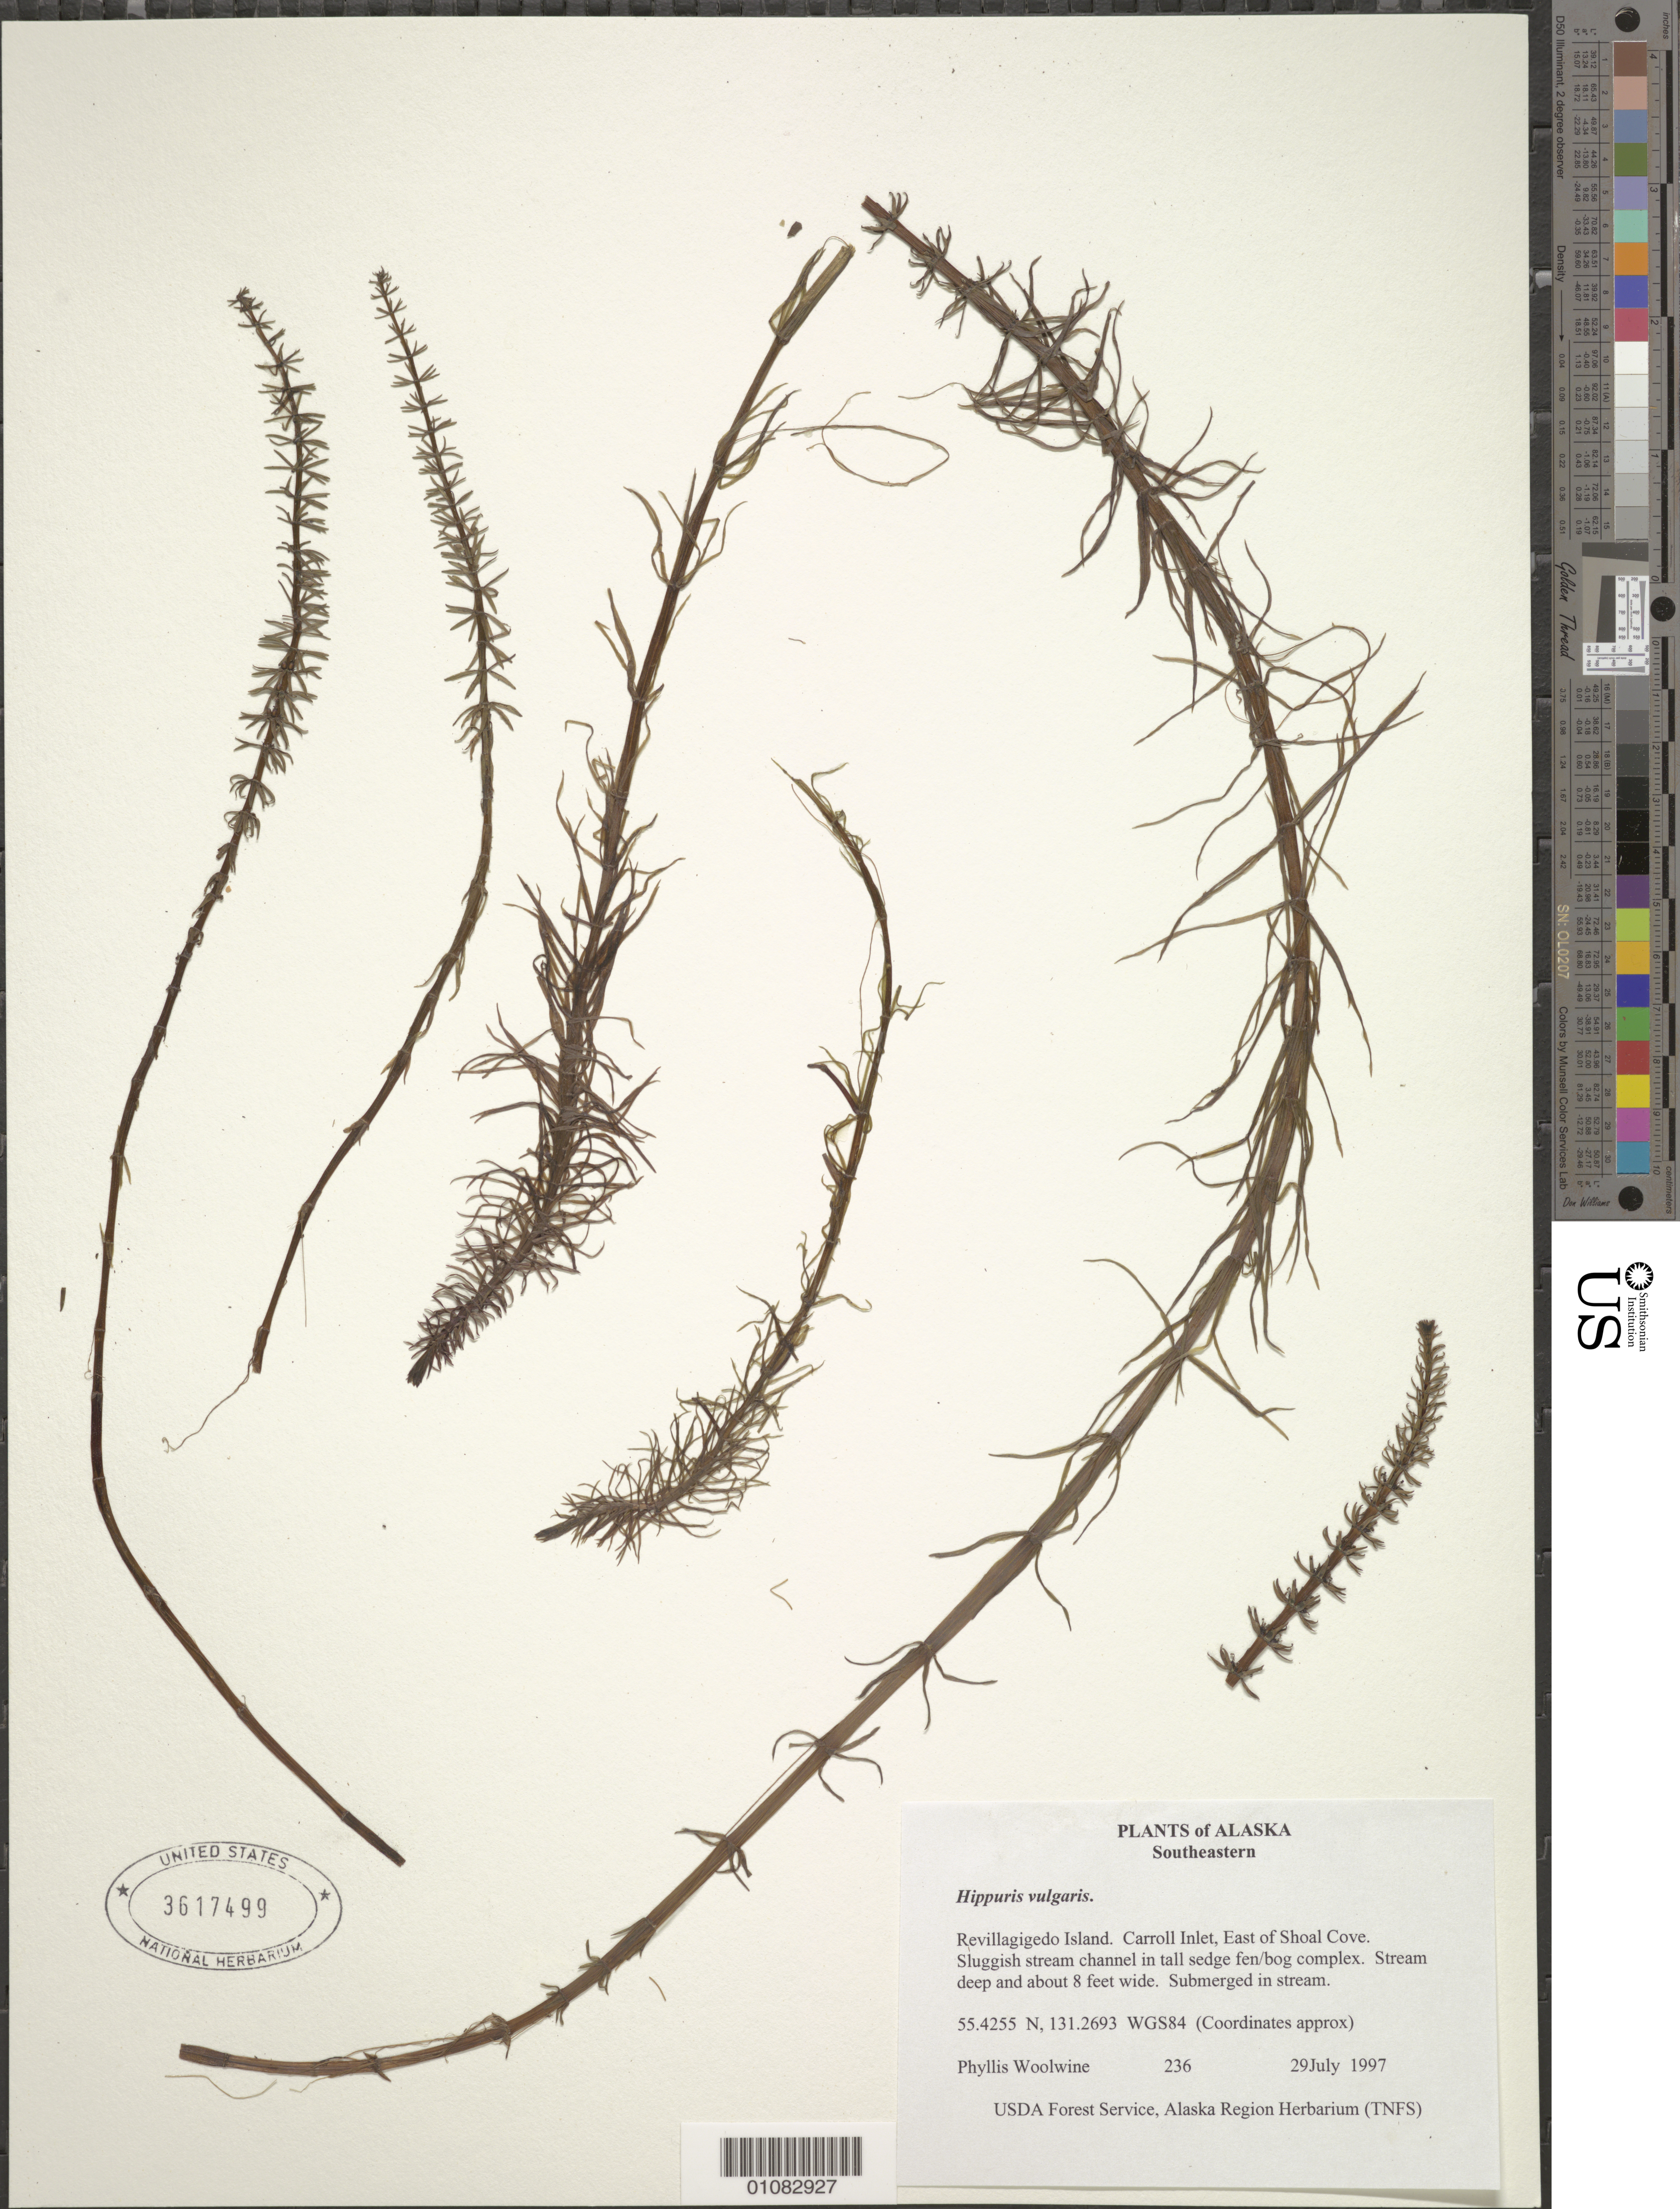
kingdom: Plantae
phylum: Tracheophyta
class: Magnoliopsida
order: Lamiales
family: Plantaginaceae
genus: Hippuris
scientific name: Hippuris vulgaris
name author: L.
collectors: P. Woolwine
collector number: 236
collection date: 1997-07-29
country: United States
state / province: Alaska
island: Revillagigedo Island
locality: E of Shoal Cove, Carroll Inlet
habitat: Sluggish stream channel in tall sedge fen/ bog complex. Stream deep and about 8 ft. wide.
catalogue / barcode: US 3617499